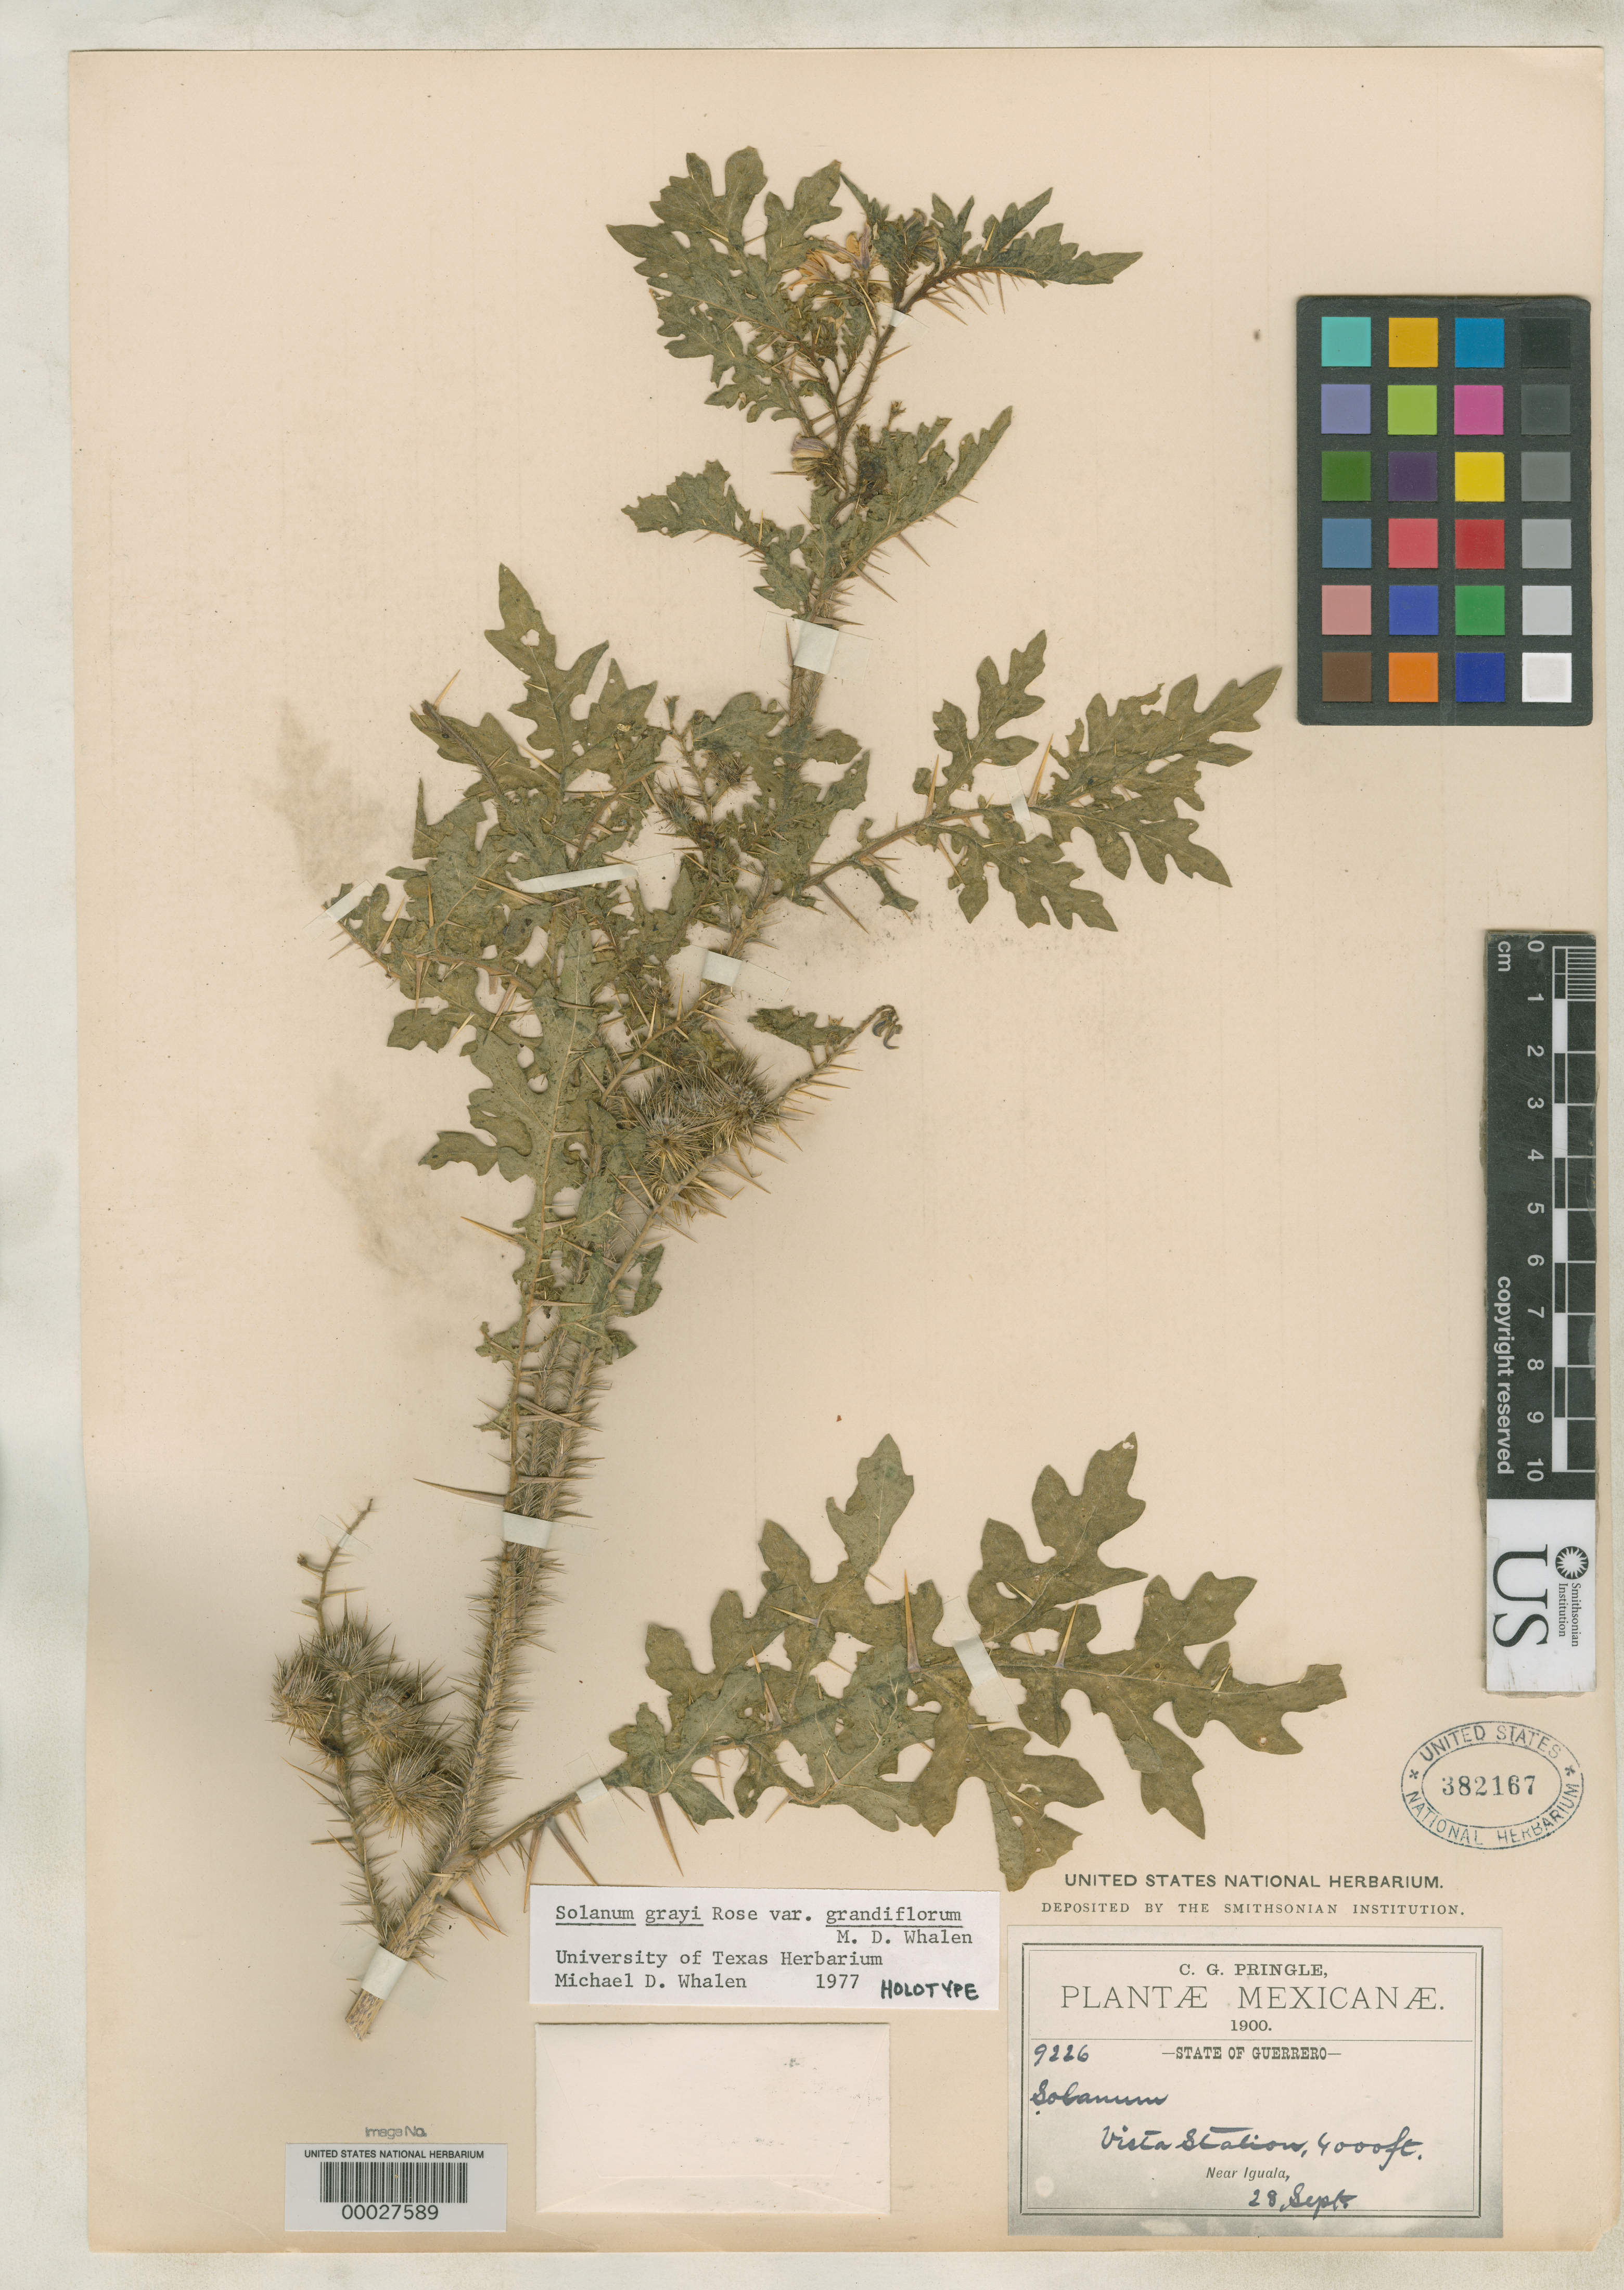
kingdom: Plantae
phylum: Tracheophyta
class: Magnoliopsida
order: Solanales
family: Solanaceae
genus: Solanum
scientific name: Solanum grayi var. grandiflorum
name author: Whalen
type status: Holotype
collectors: C. G. Pringle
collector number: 9226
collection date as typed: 28 Sep 1900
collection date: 1900-09-28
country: Mexico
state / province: Guerrero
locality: Near Iquala, Vista Station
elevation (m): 1219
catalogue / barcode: US 382167